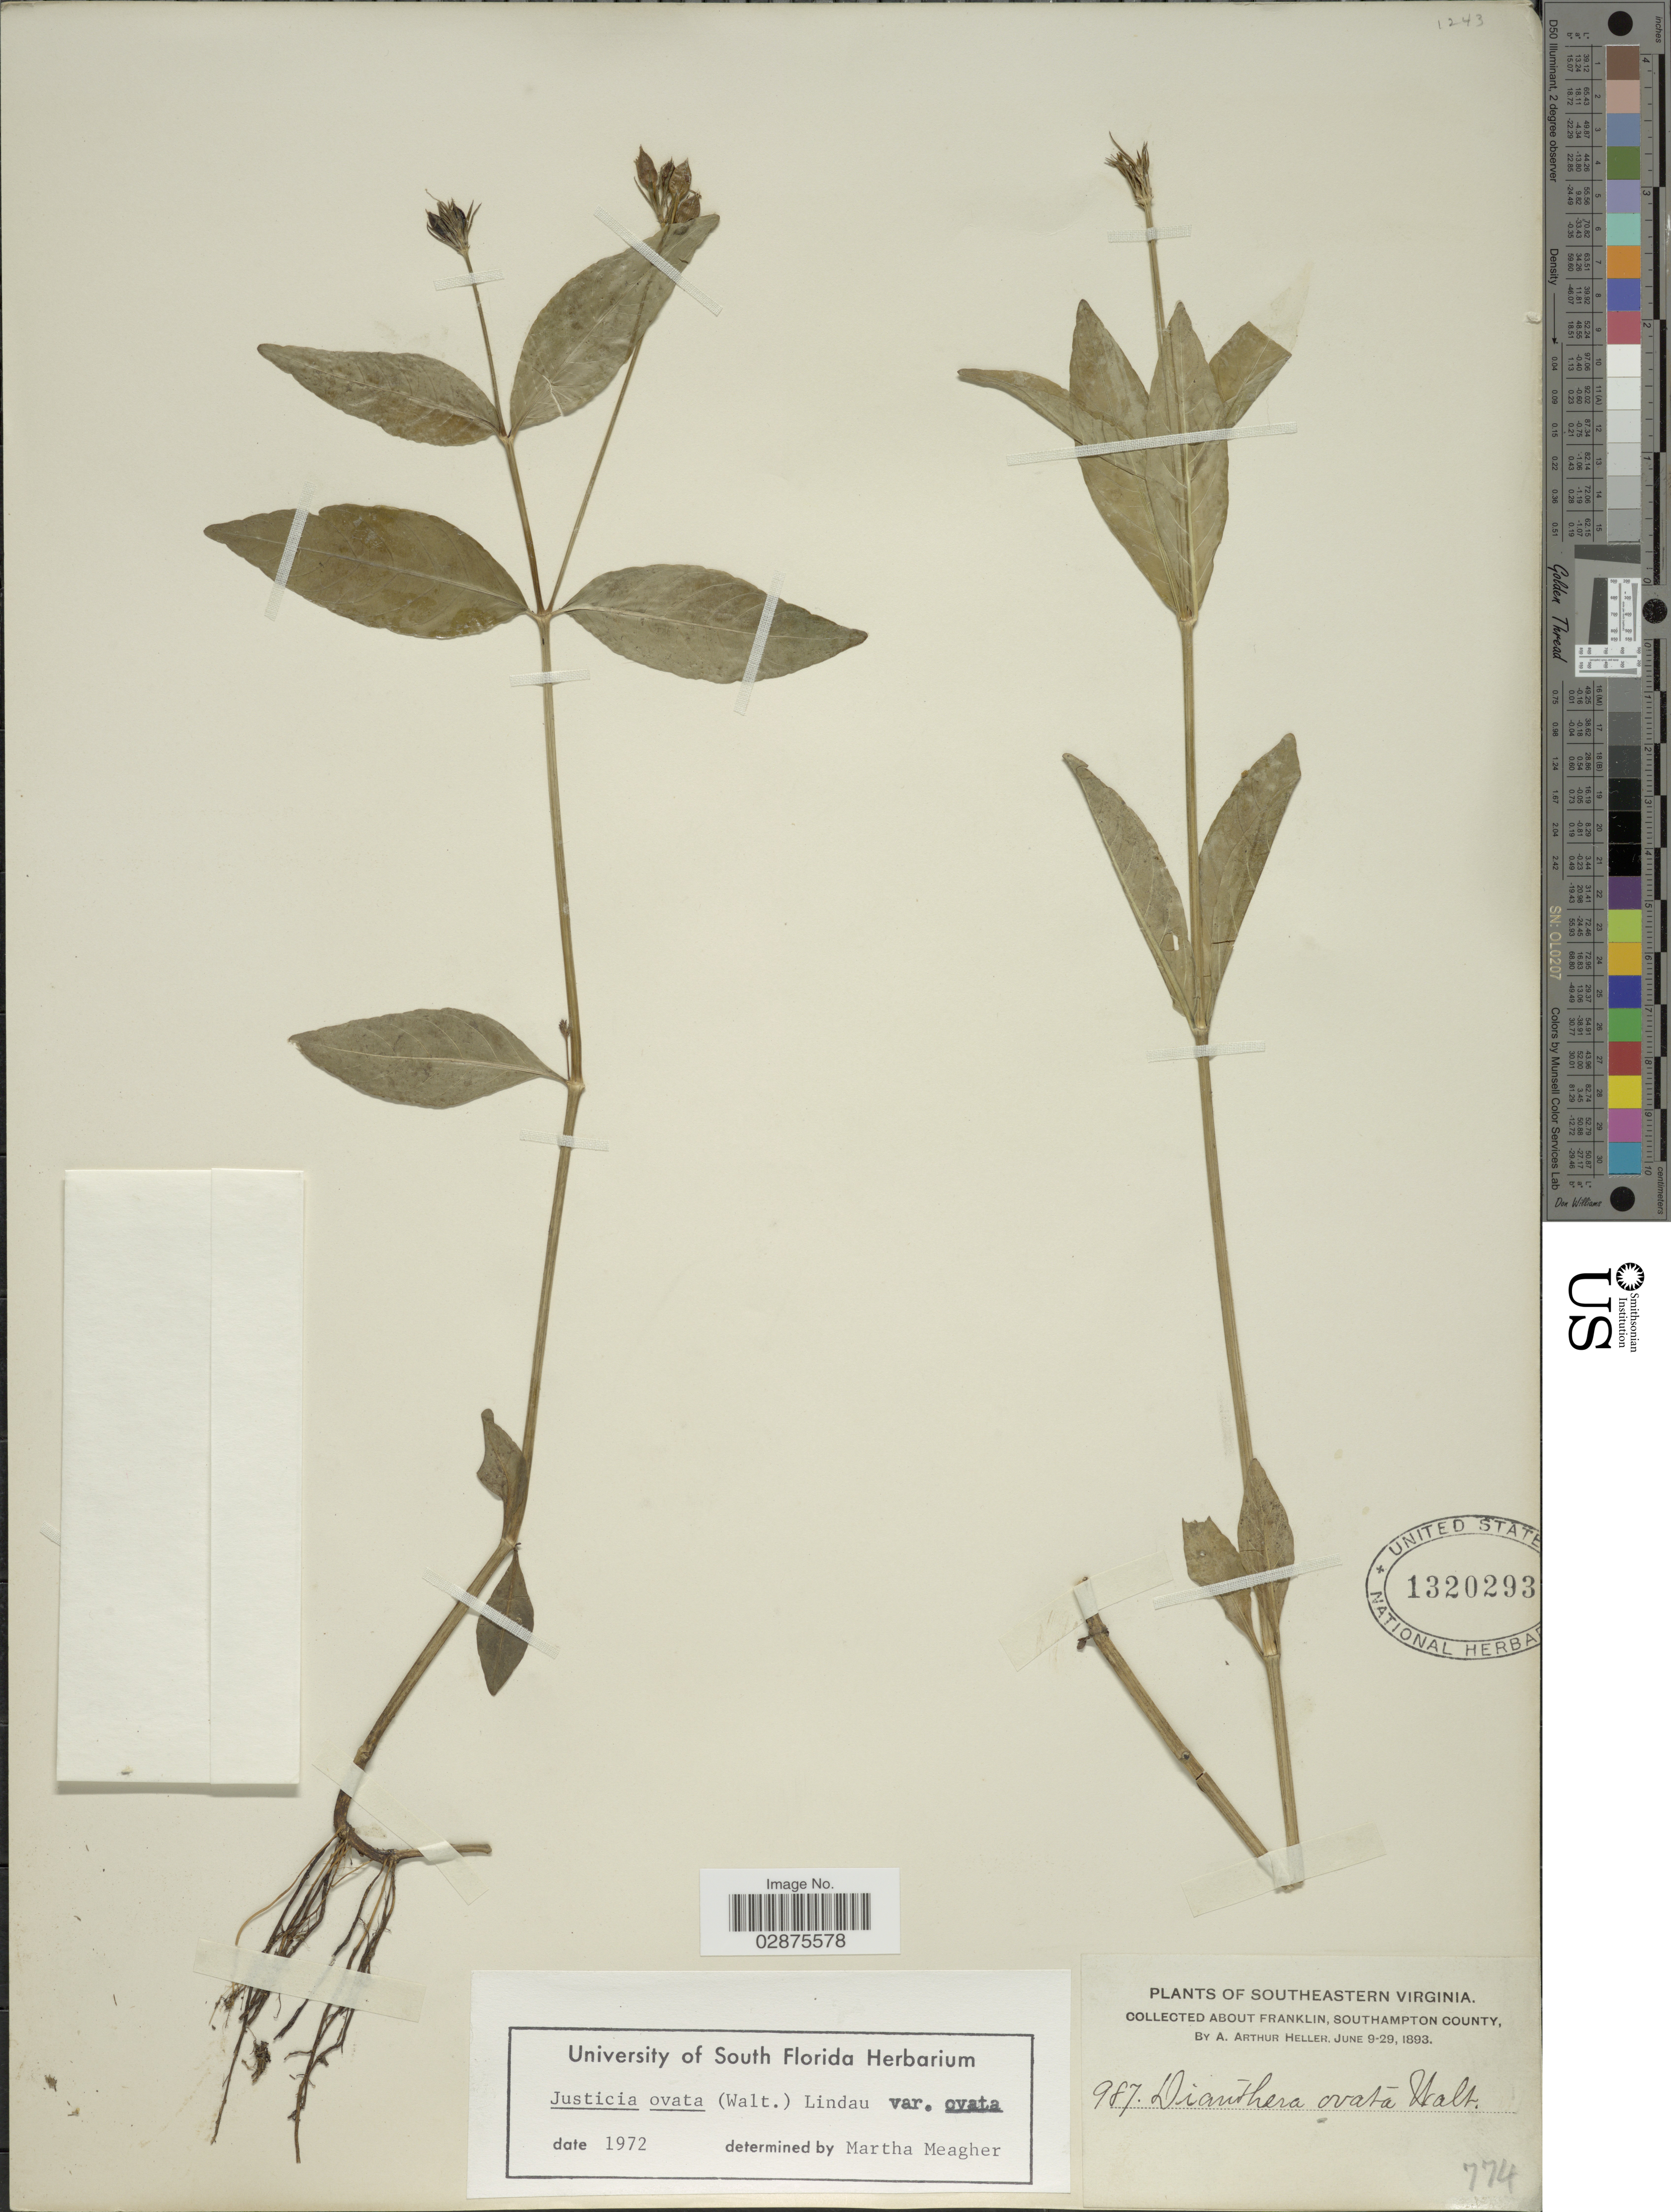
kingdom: Plantae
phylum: Tracheophyta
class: Magnoliopsida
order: Lamiales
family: Acanthaceae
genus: Justicia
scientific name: Justicia ovata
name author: E. Mey.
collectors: A. A. Heller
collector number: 987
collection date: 1893-06-09/1893-06-29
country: United States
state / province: Virginia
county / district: Southampton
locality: Southeastern Virginia. Franklin, Southampton County.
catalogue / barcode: US 1320293